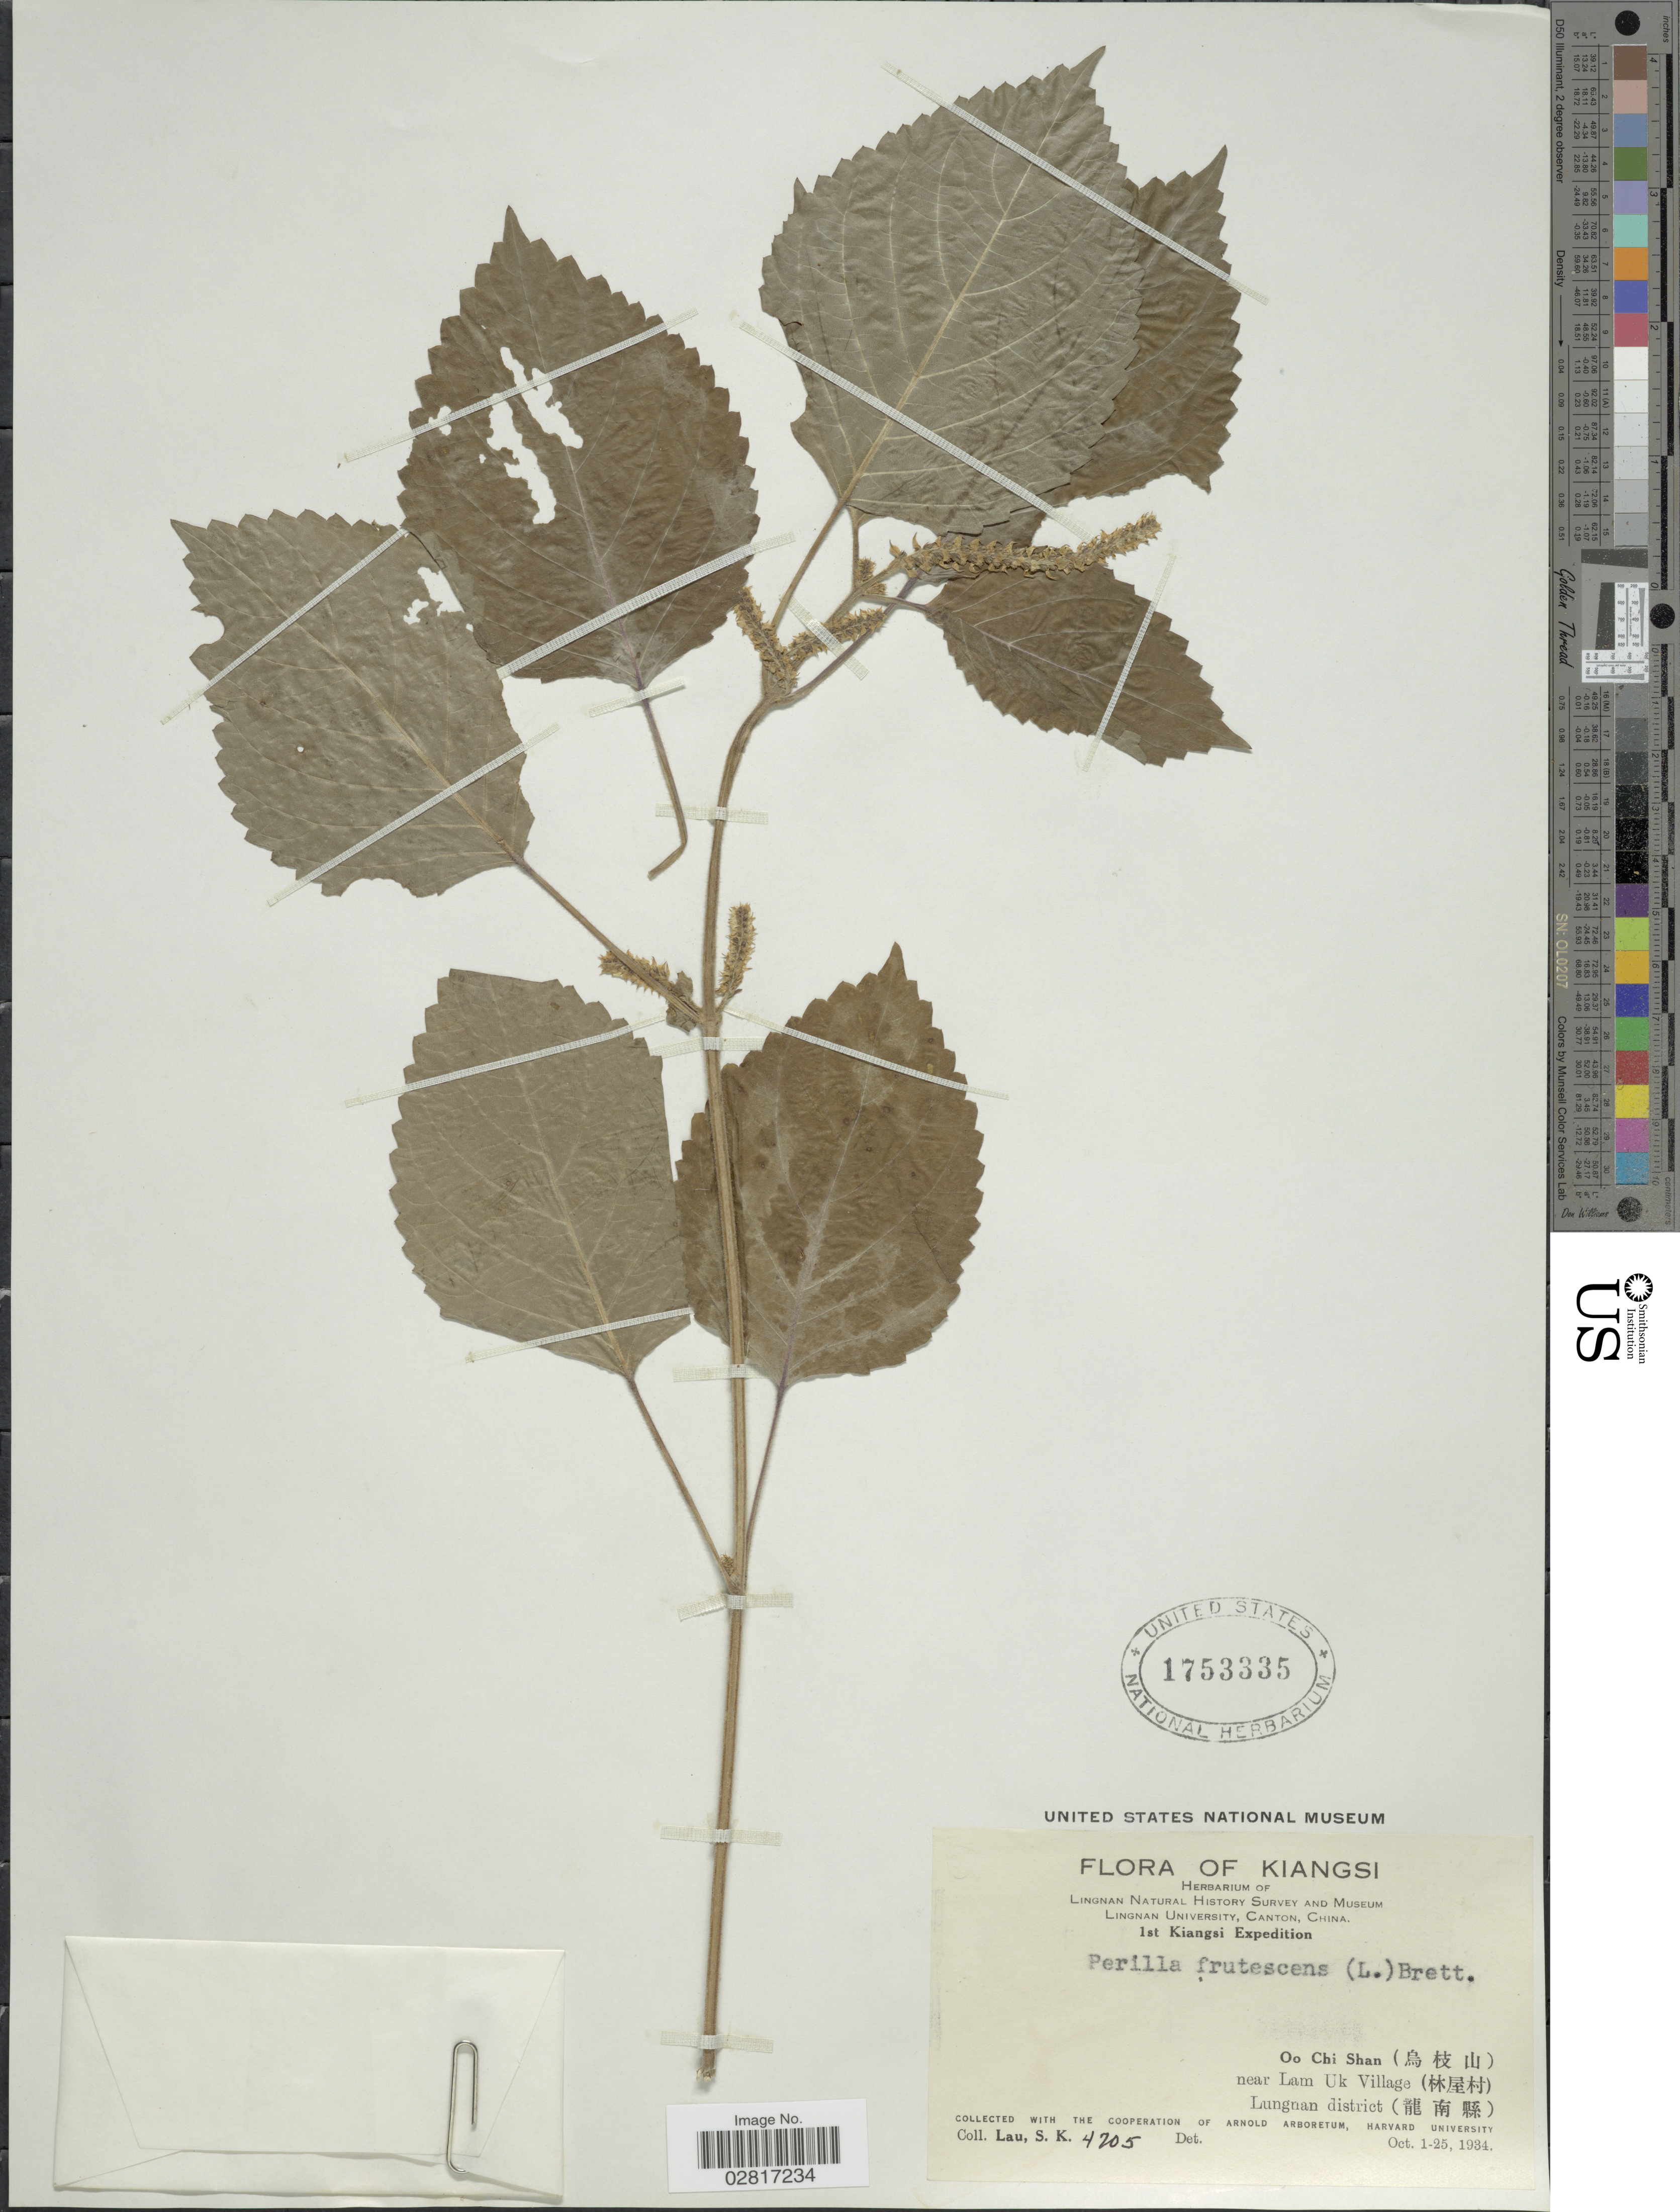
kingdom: Plantae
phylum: Tracheophyta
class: Magnoliopsida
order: Lamiales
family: Lamiaceae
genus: Perilla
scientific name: Perilla frutescens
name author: (L.) Britton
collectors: S. K. Lau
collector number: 4705*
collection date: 1934-10-01/1934-10-25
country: China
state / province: Jiangxi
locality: Kiangsi, Oo Chi Shan, near Lam Uk Village, Lungnan district.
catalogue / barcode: US 1753335